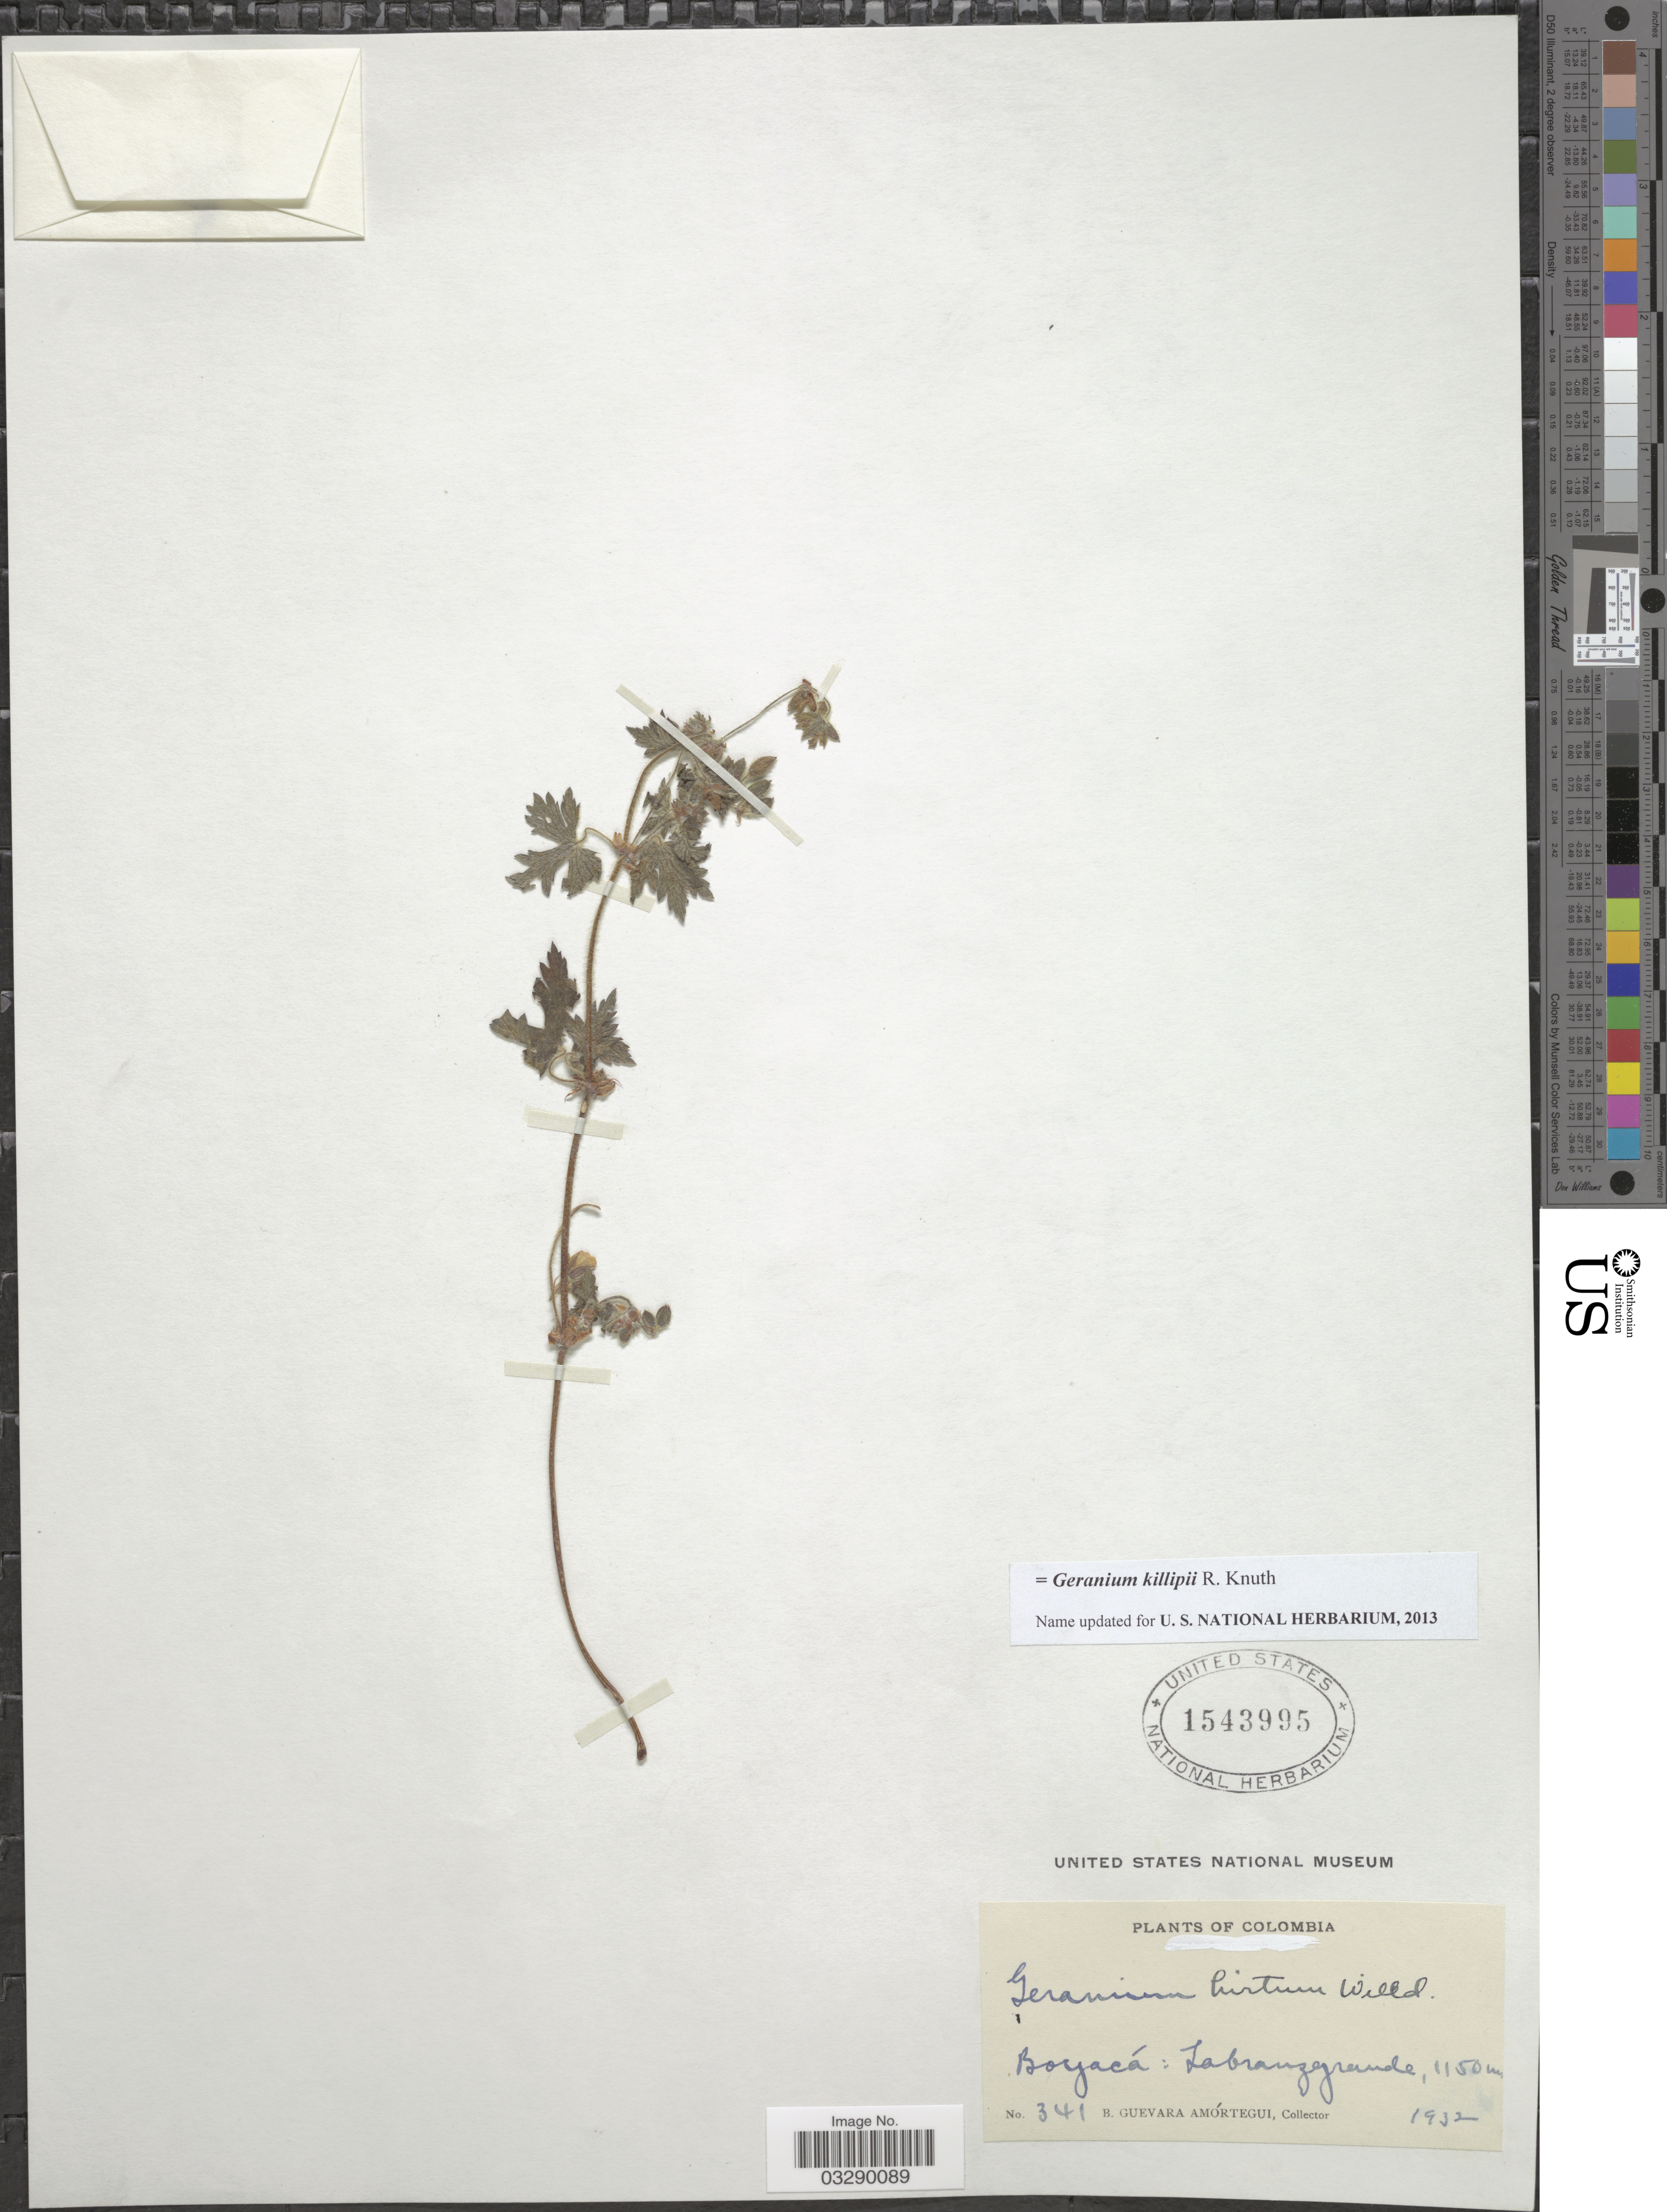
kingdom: Plantae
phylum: Tracheophyta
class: Magnoliopsida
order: Geraniales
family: Geraniaceae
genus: Geranium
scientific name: Geranium killipii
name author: R. Knuth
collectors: B. Guevara Amortegui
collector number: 341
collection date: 1932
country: Colombia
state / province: Boyacá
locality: Labranzgrande.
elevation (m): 1150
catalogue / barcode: US 1543995